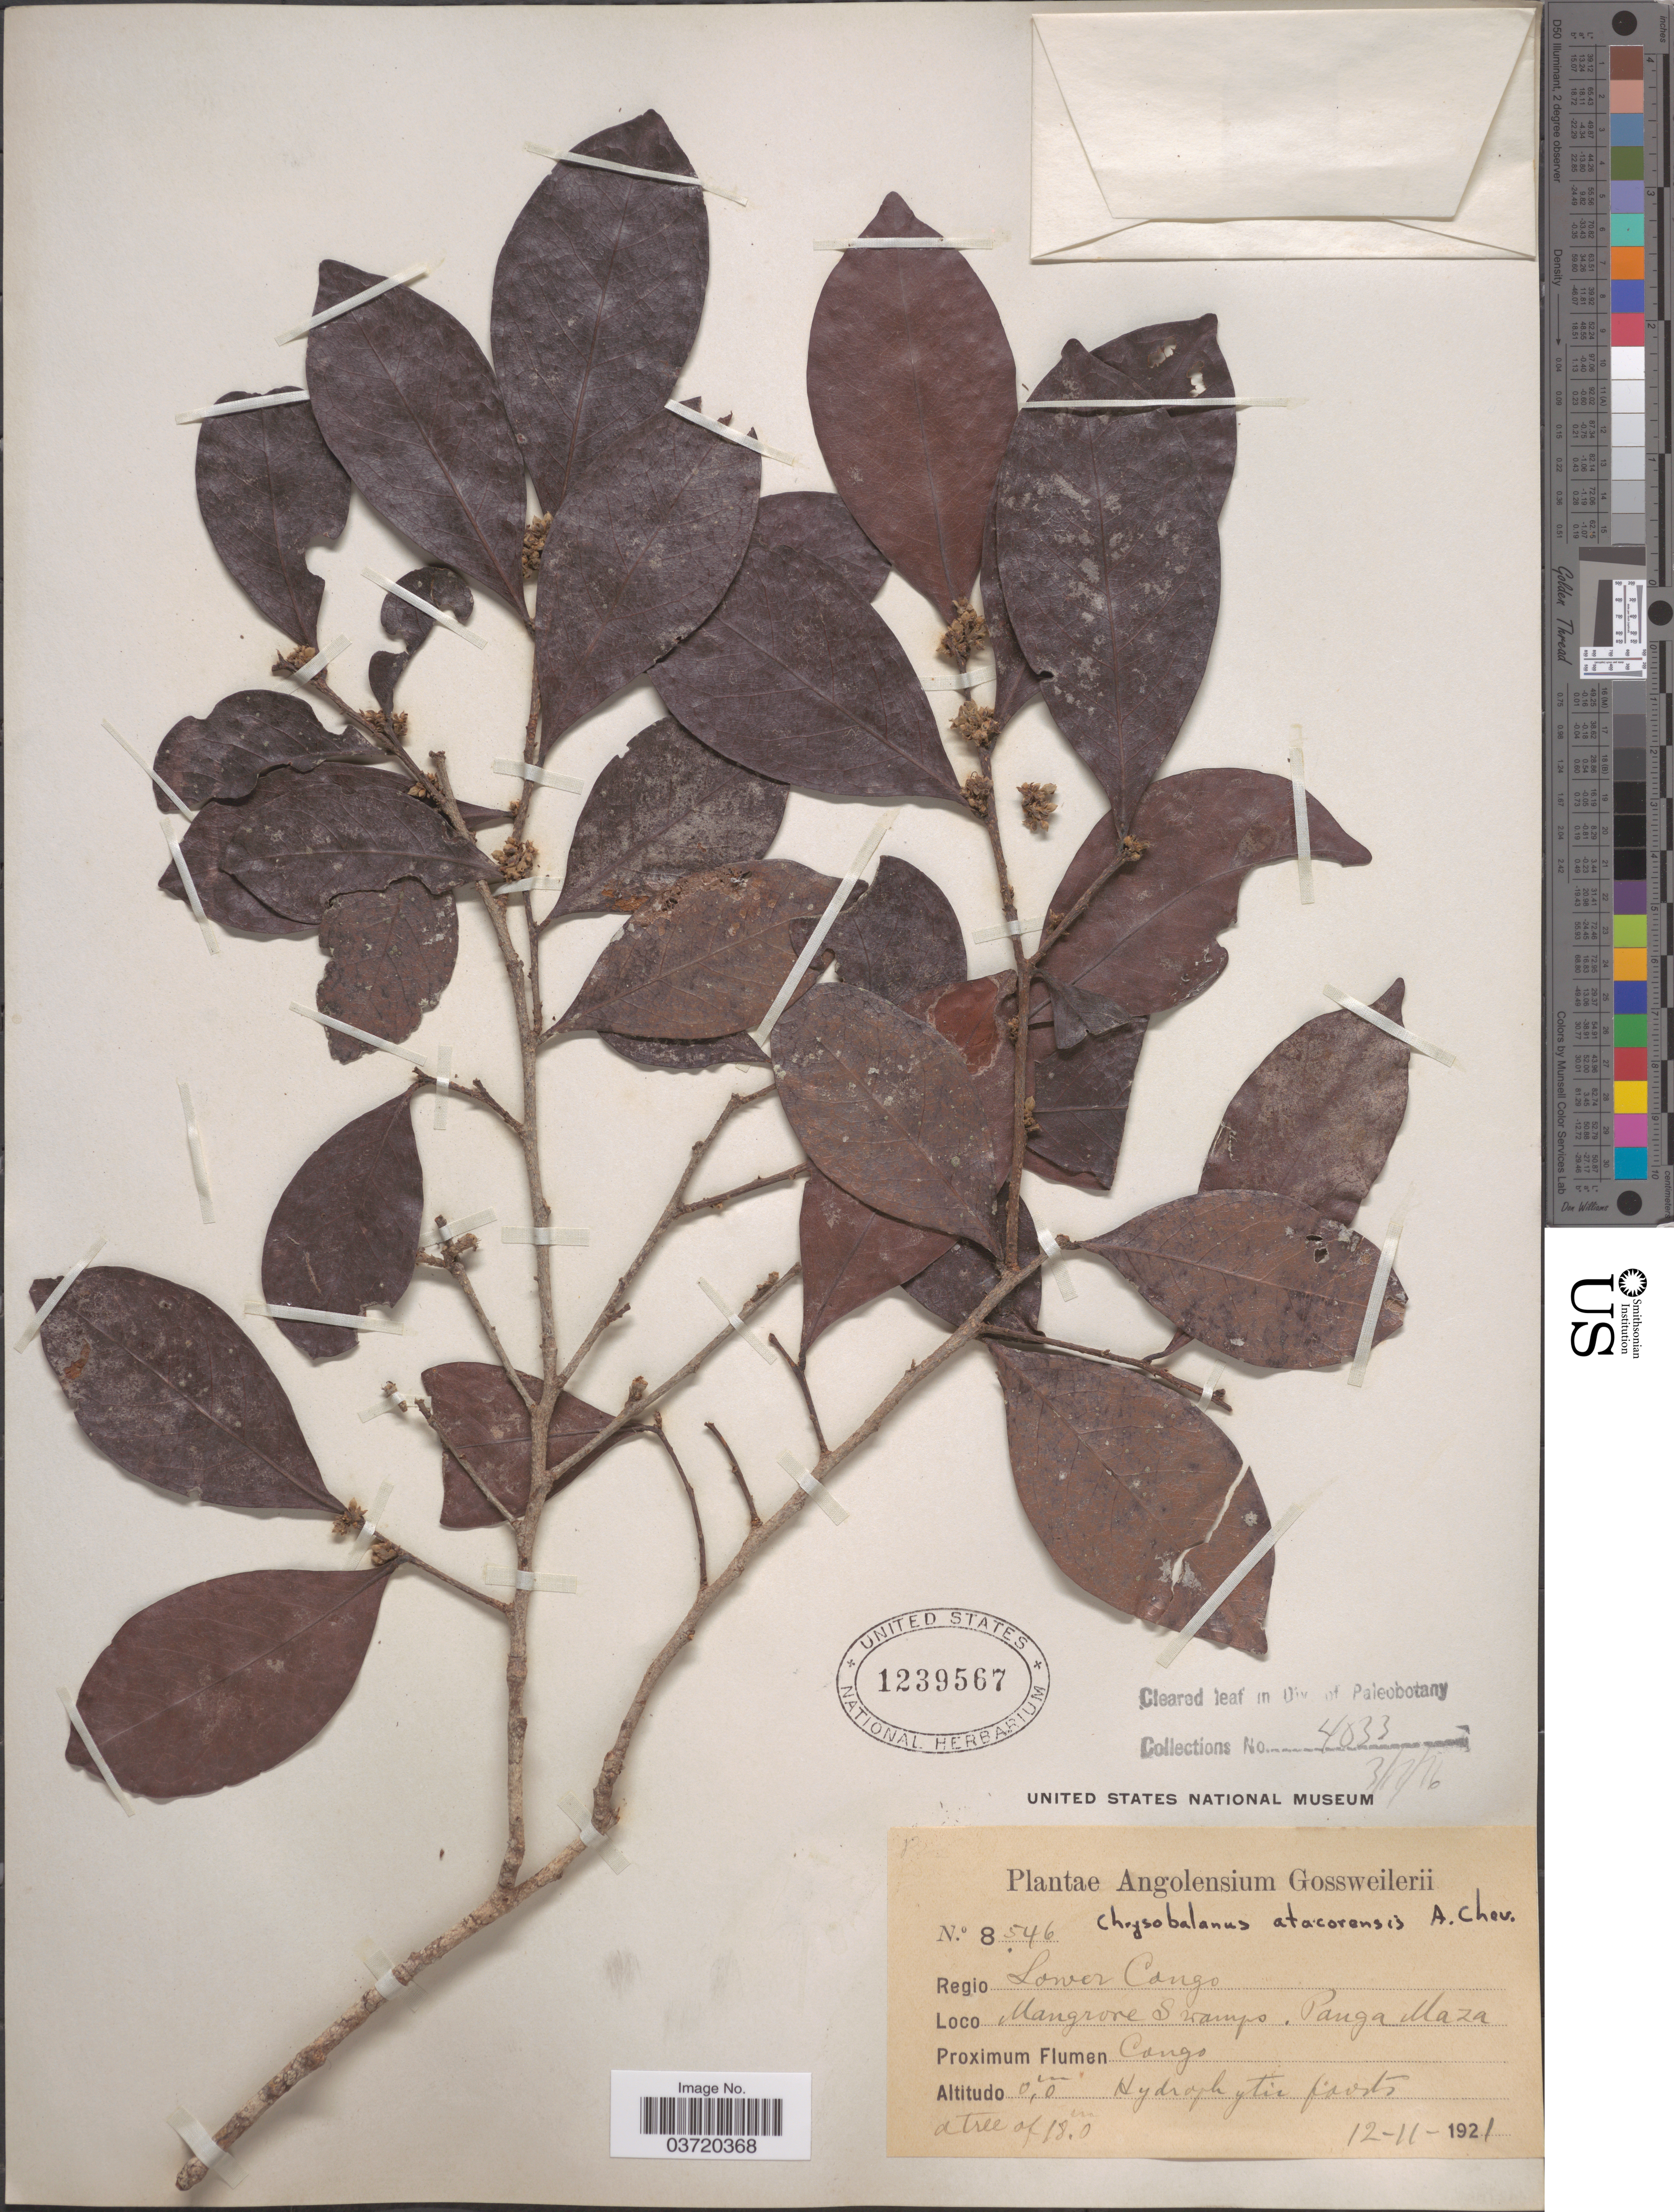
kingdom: Plantae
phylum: Tracheophyta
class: Magnoliopsida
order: Malpighiales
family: Chrysobalanaceae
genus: Chrysobalanus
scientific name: Chrysobalanus atacorensis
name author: A. Chev.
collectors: -. Gossweiler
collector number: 8546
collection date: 1921-11-12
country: Angola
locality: Regio Lower Congo. Mangrove Swamps. Panga Maza. Congo.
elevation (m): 0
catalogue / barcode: US 1239567